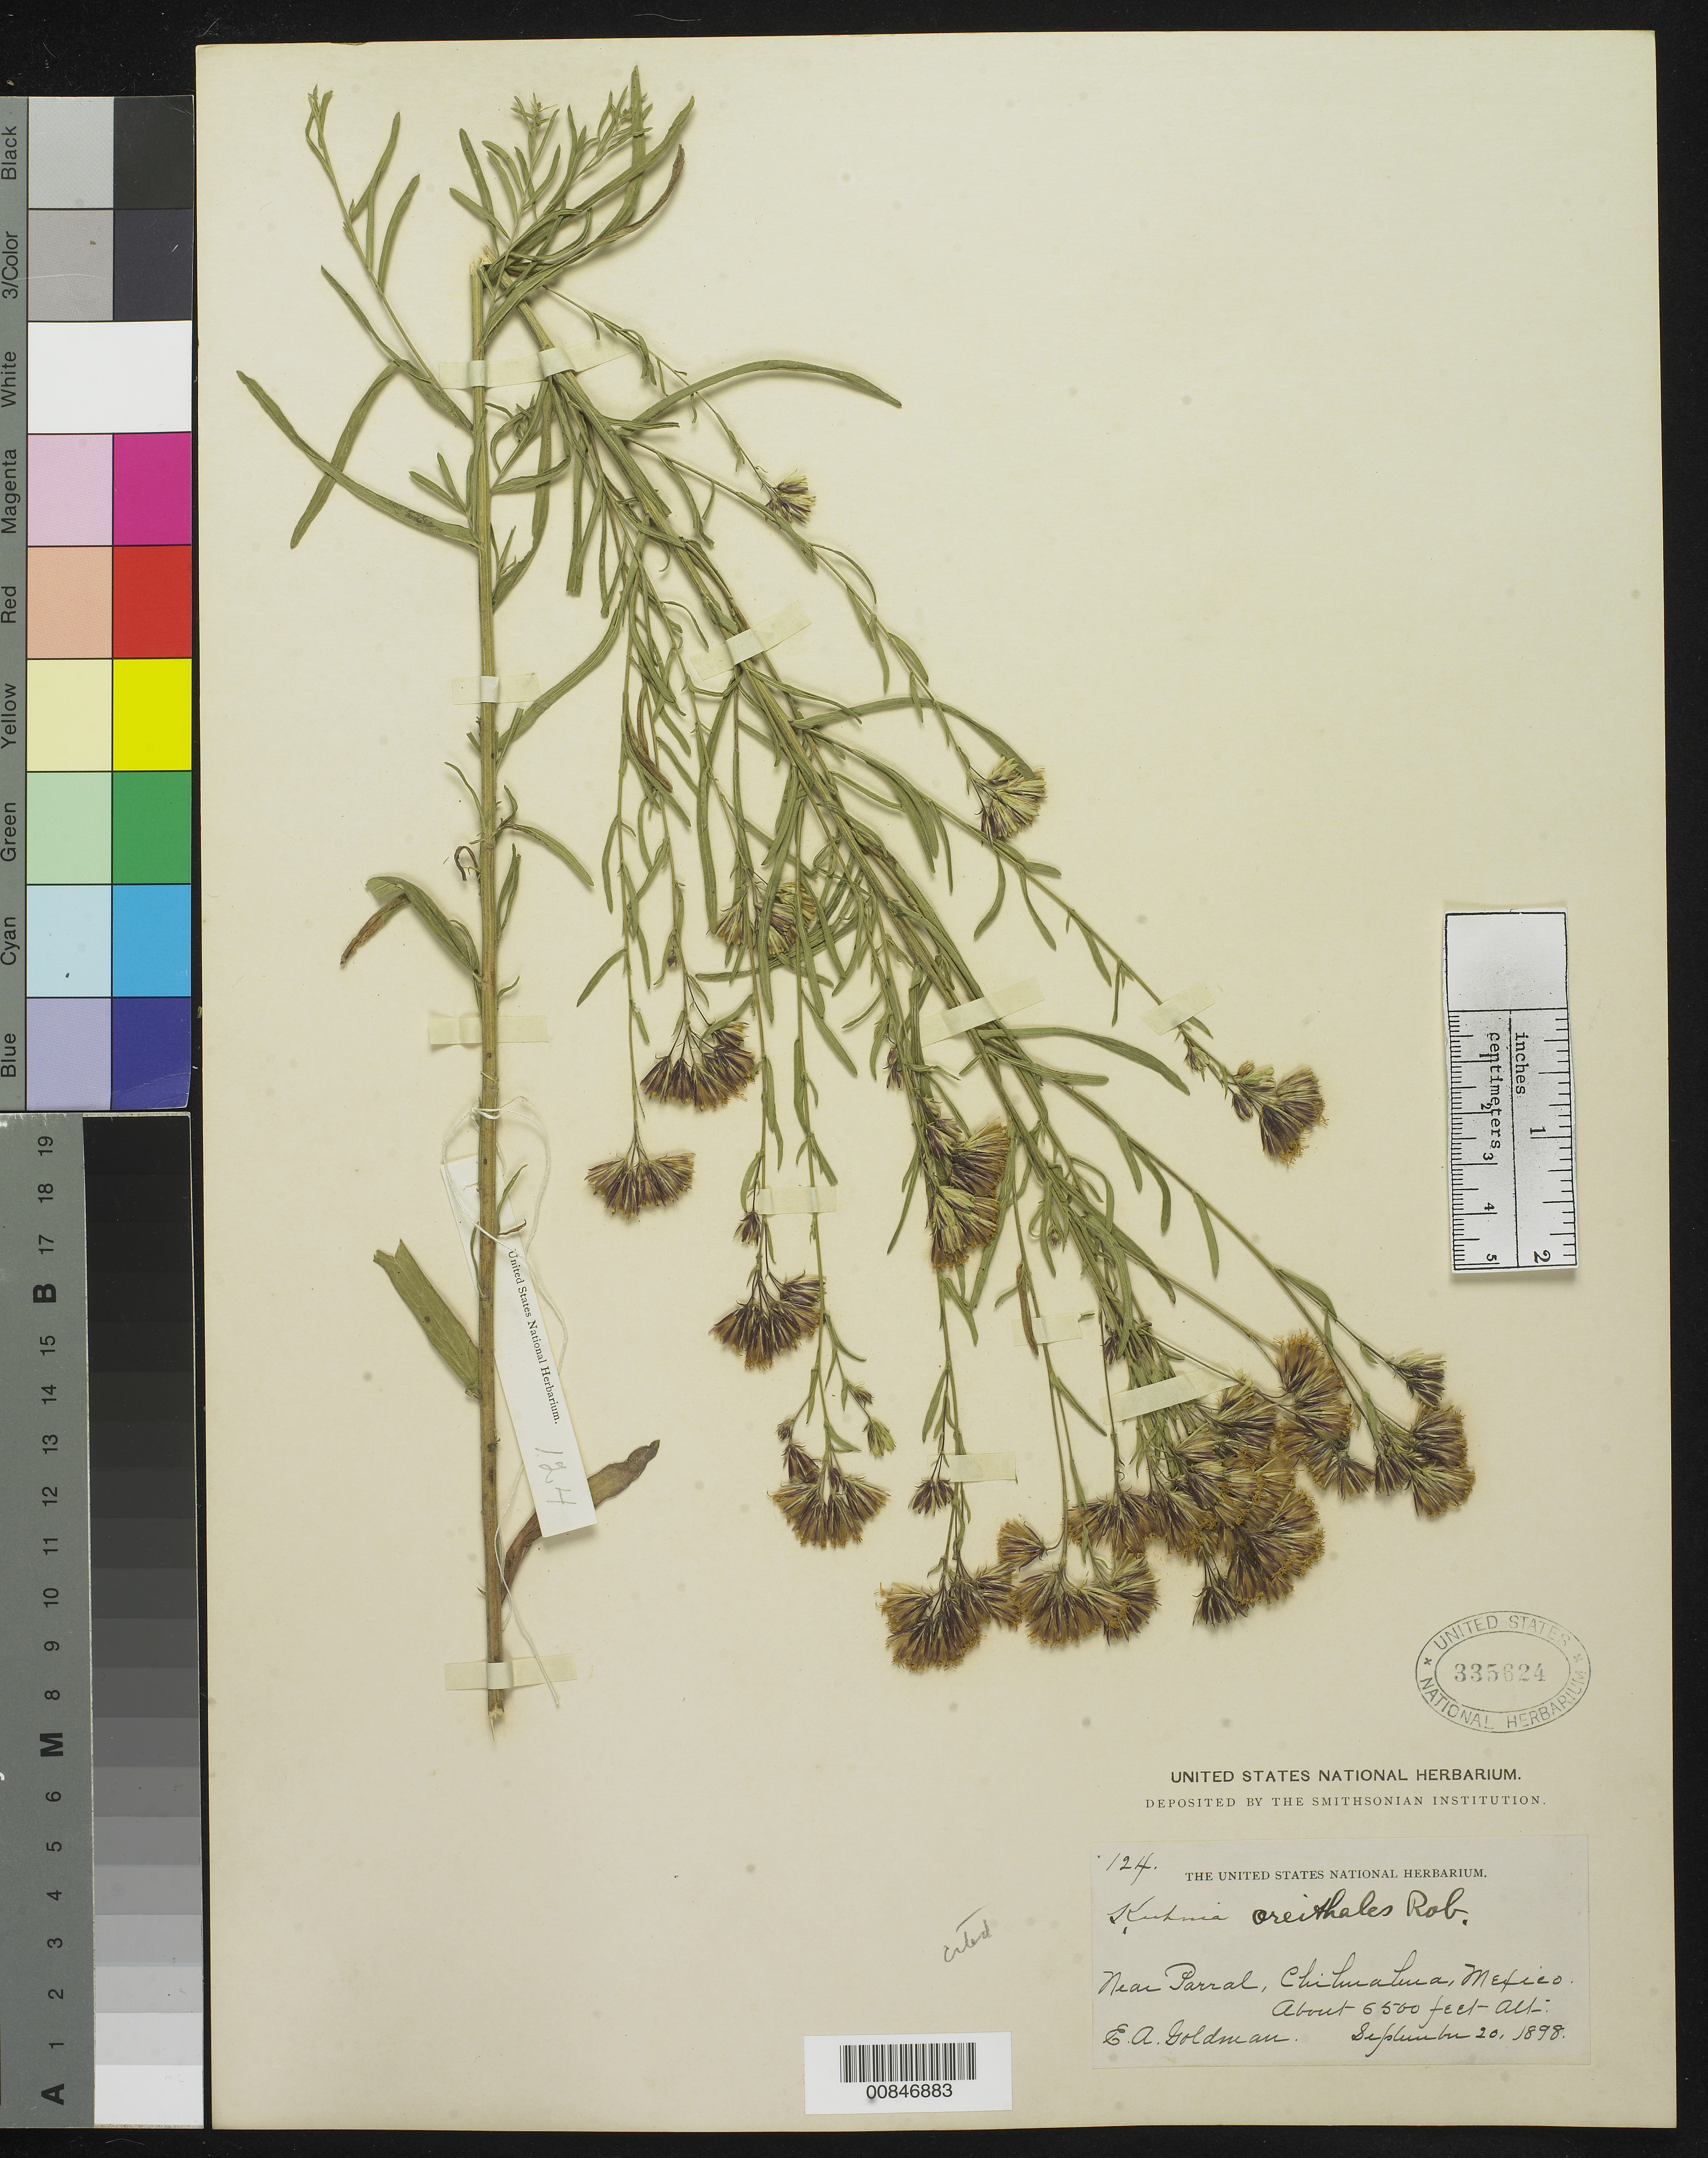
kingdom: Plantae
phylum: Tracheophyta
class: Magnoliopsida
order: Asterales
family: Asteraceae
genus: Brickellia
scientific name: Brickellia oreithales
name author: (B.L. Rob.) Shinners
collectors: E. A. Goldman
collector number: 124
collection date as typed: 20 Sep 1898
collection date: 1898-09-20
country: Mexico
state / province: Chihuahua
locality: Near Parral, Chihuahua.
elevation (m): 1981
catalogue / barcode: US 335624